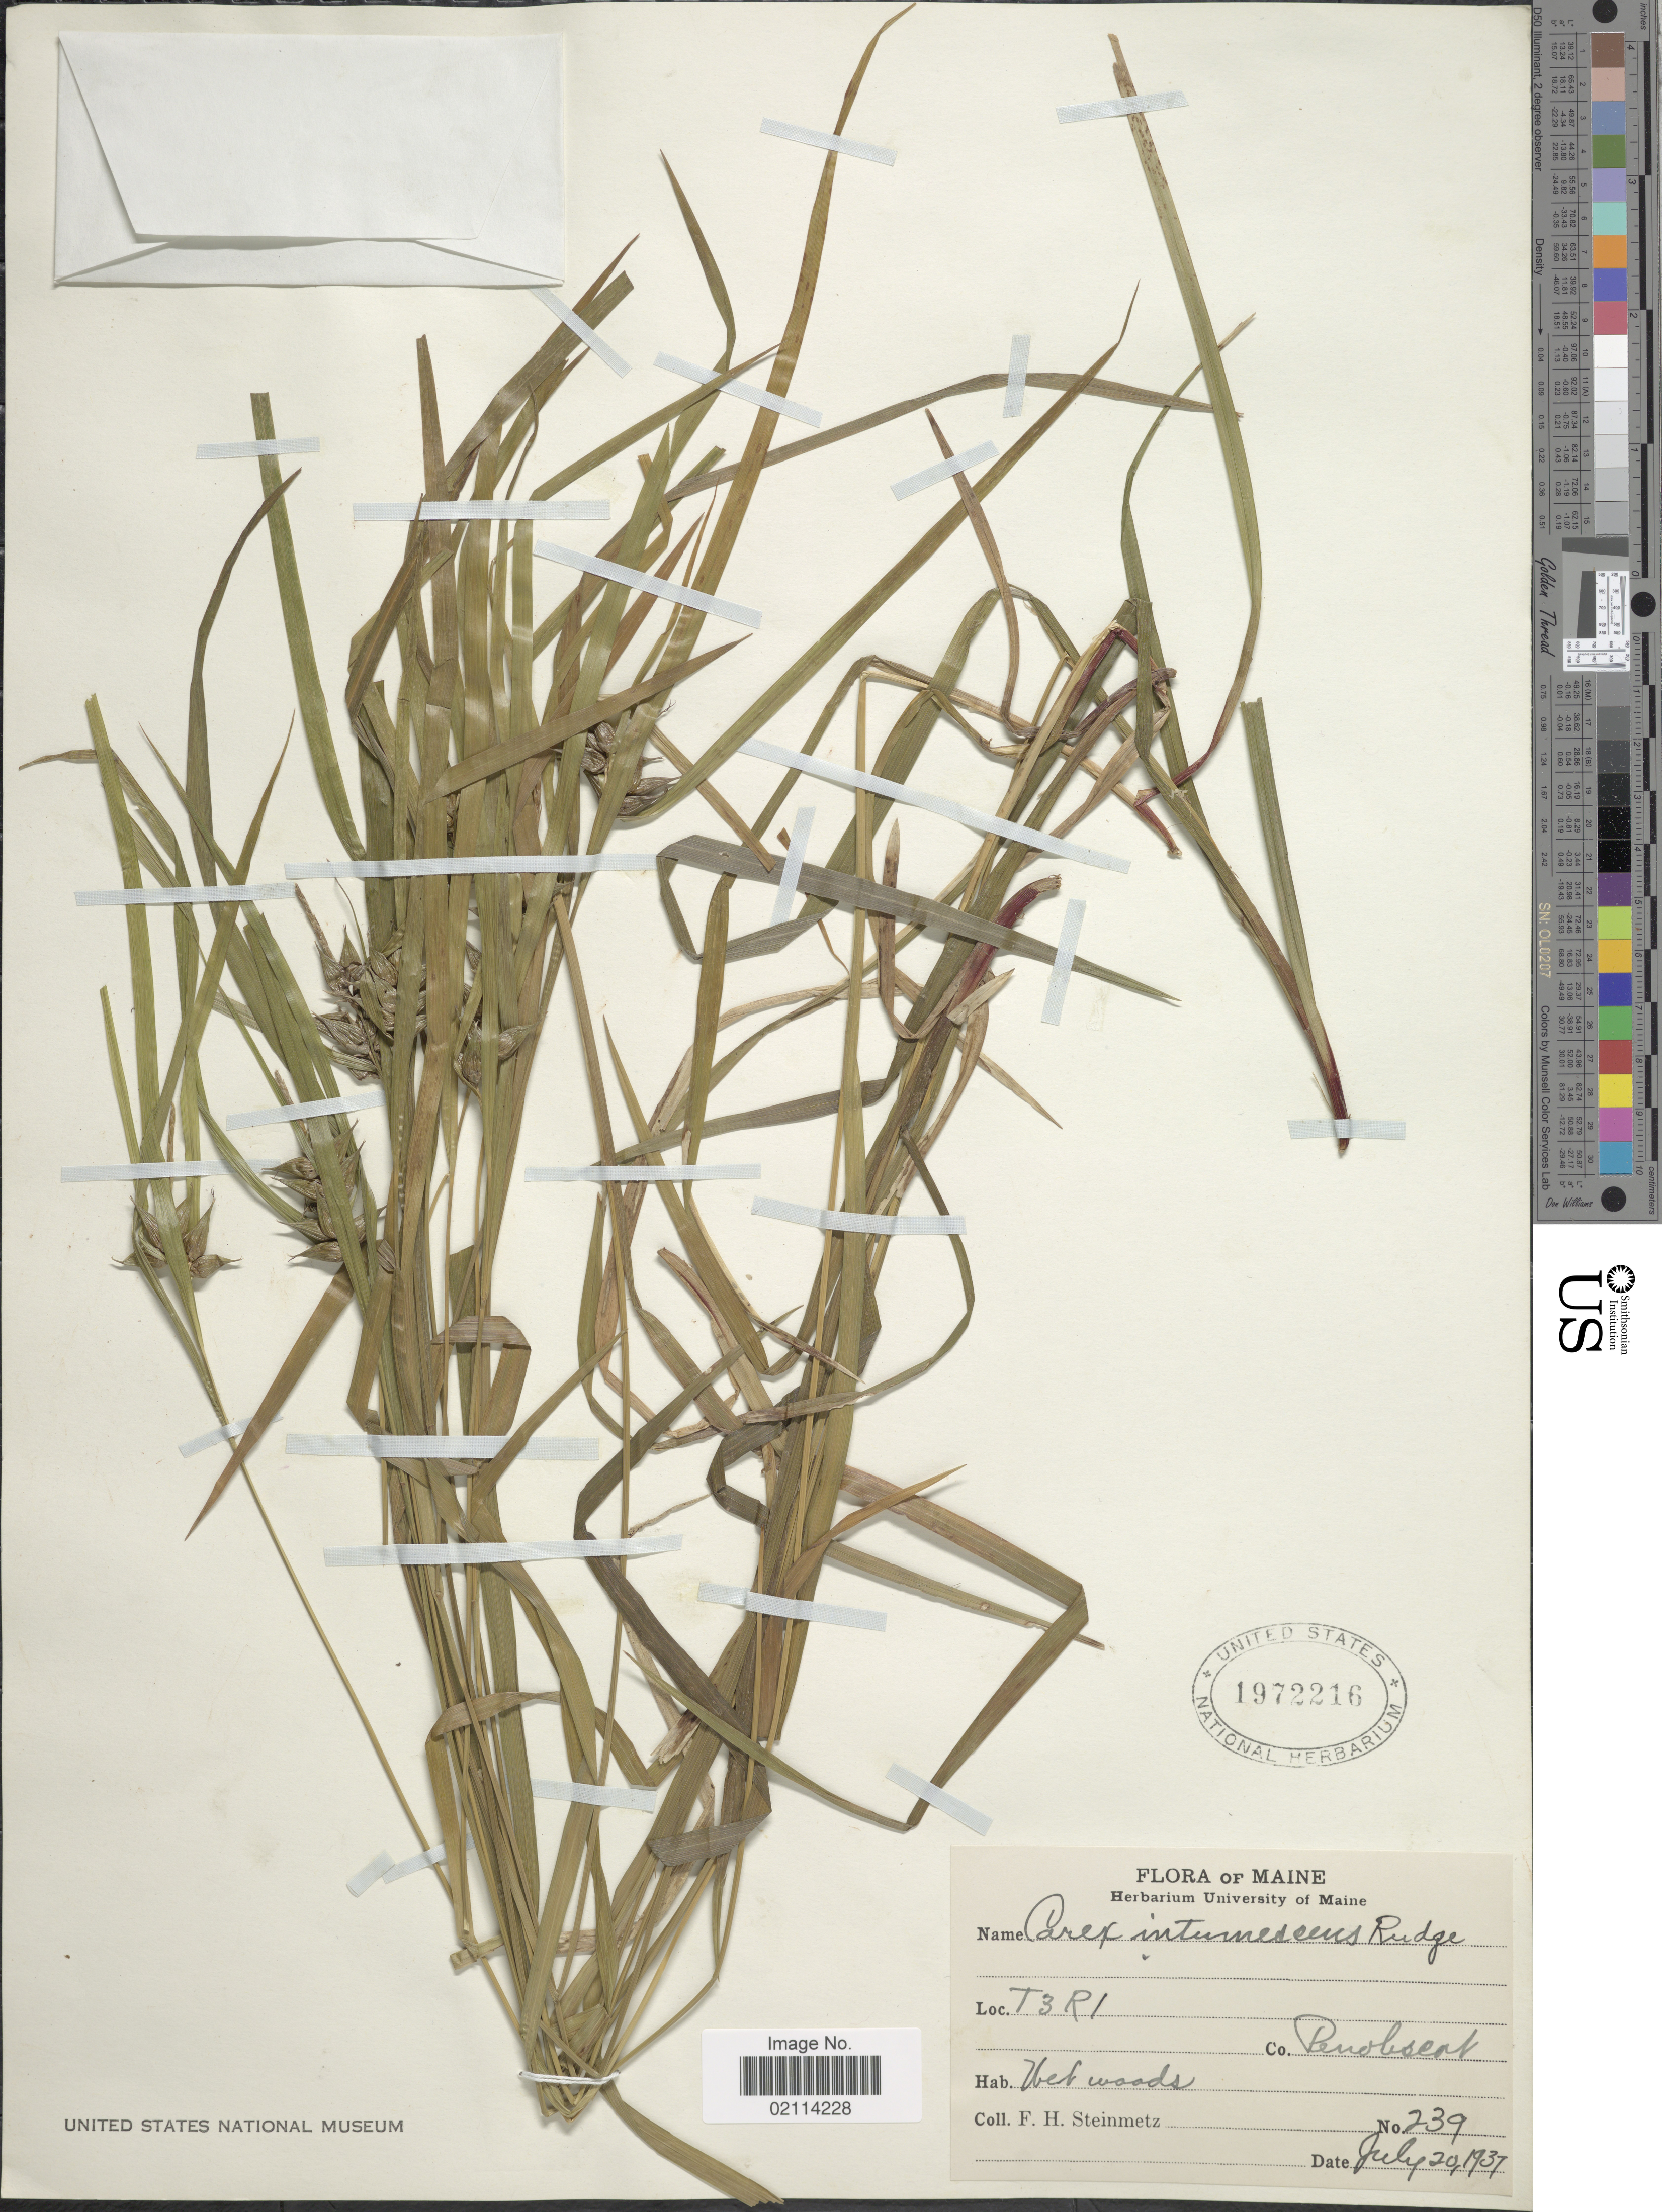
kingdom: Plantae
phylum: Tracheophyta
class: Liliopsida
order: Poales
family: Cyperaceae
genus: Carex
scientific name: Carex intumescens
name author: Rudge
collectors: F. H. Steinmetz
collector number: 239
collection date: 1937-07-20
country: United States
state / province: Maine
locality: T3R1, Co. Penobscot, wet woods.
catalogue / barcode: US 1972216